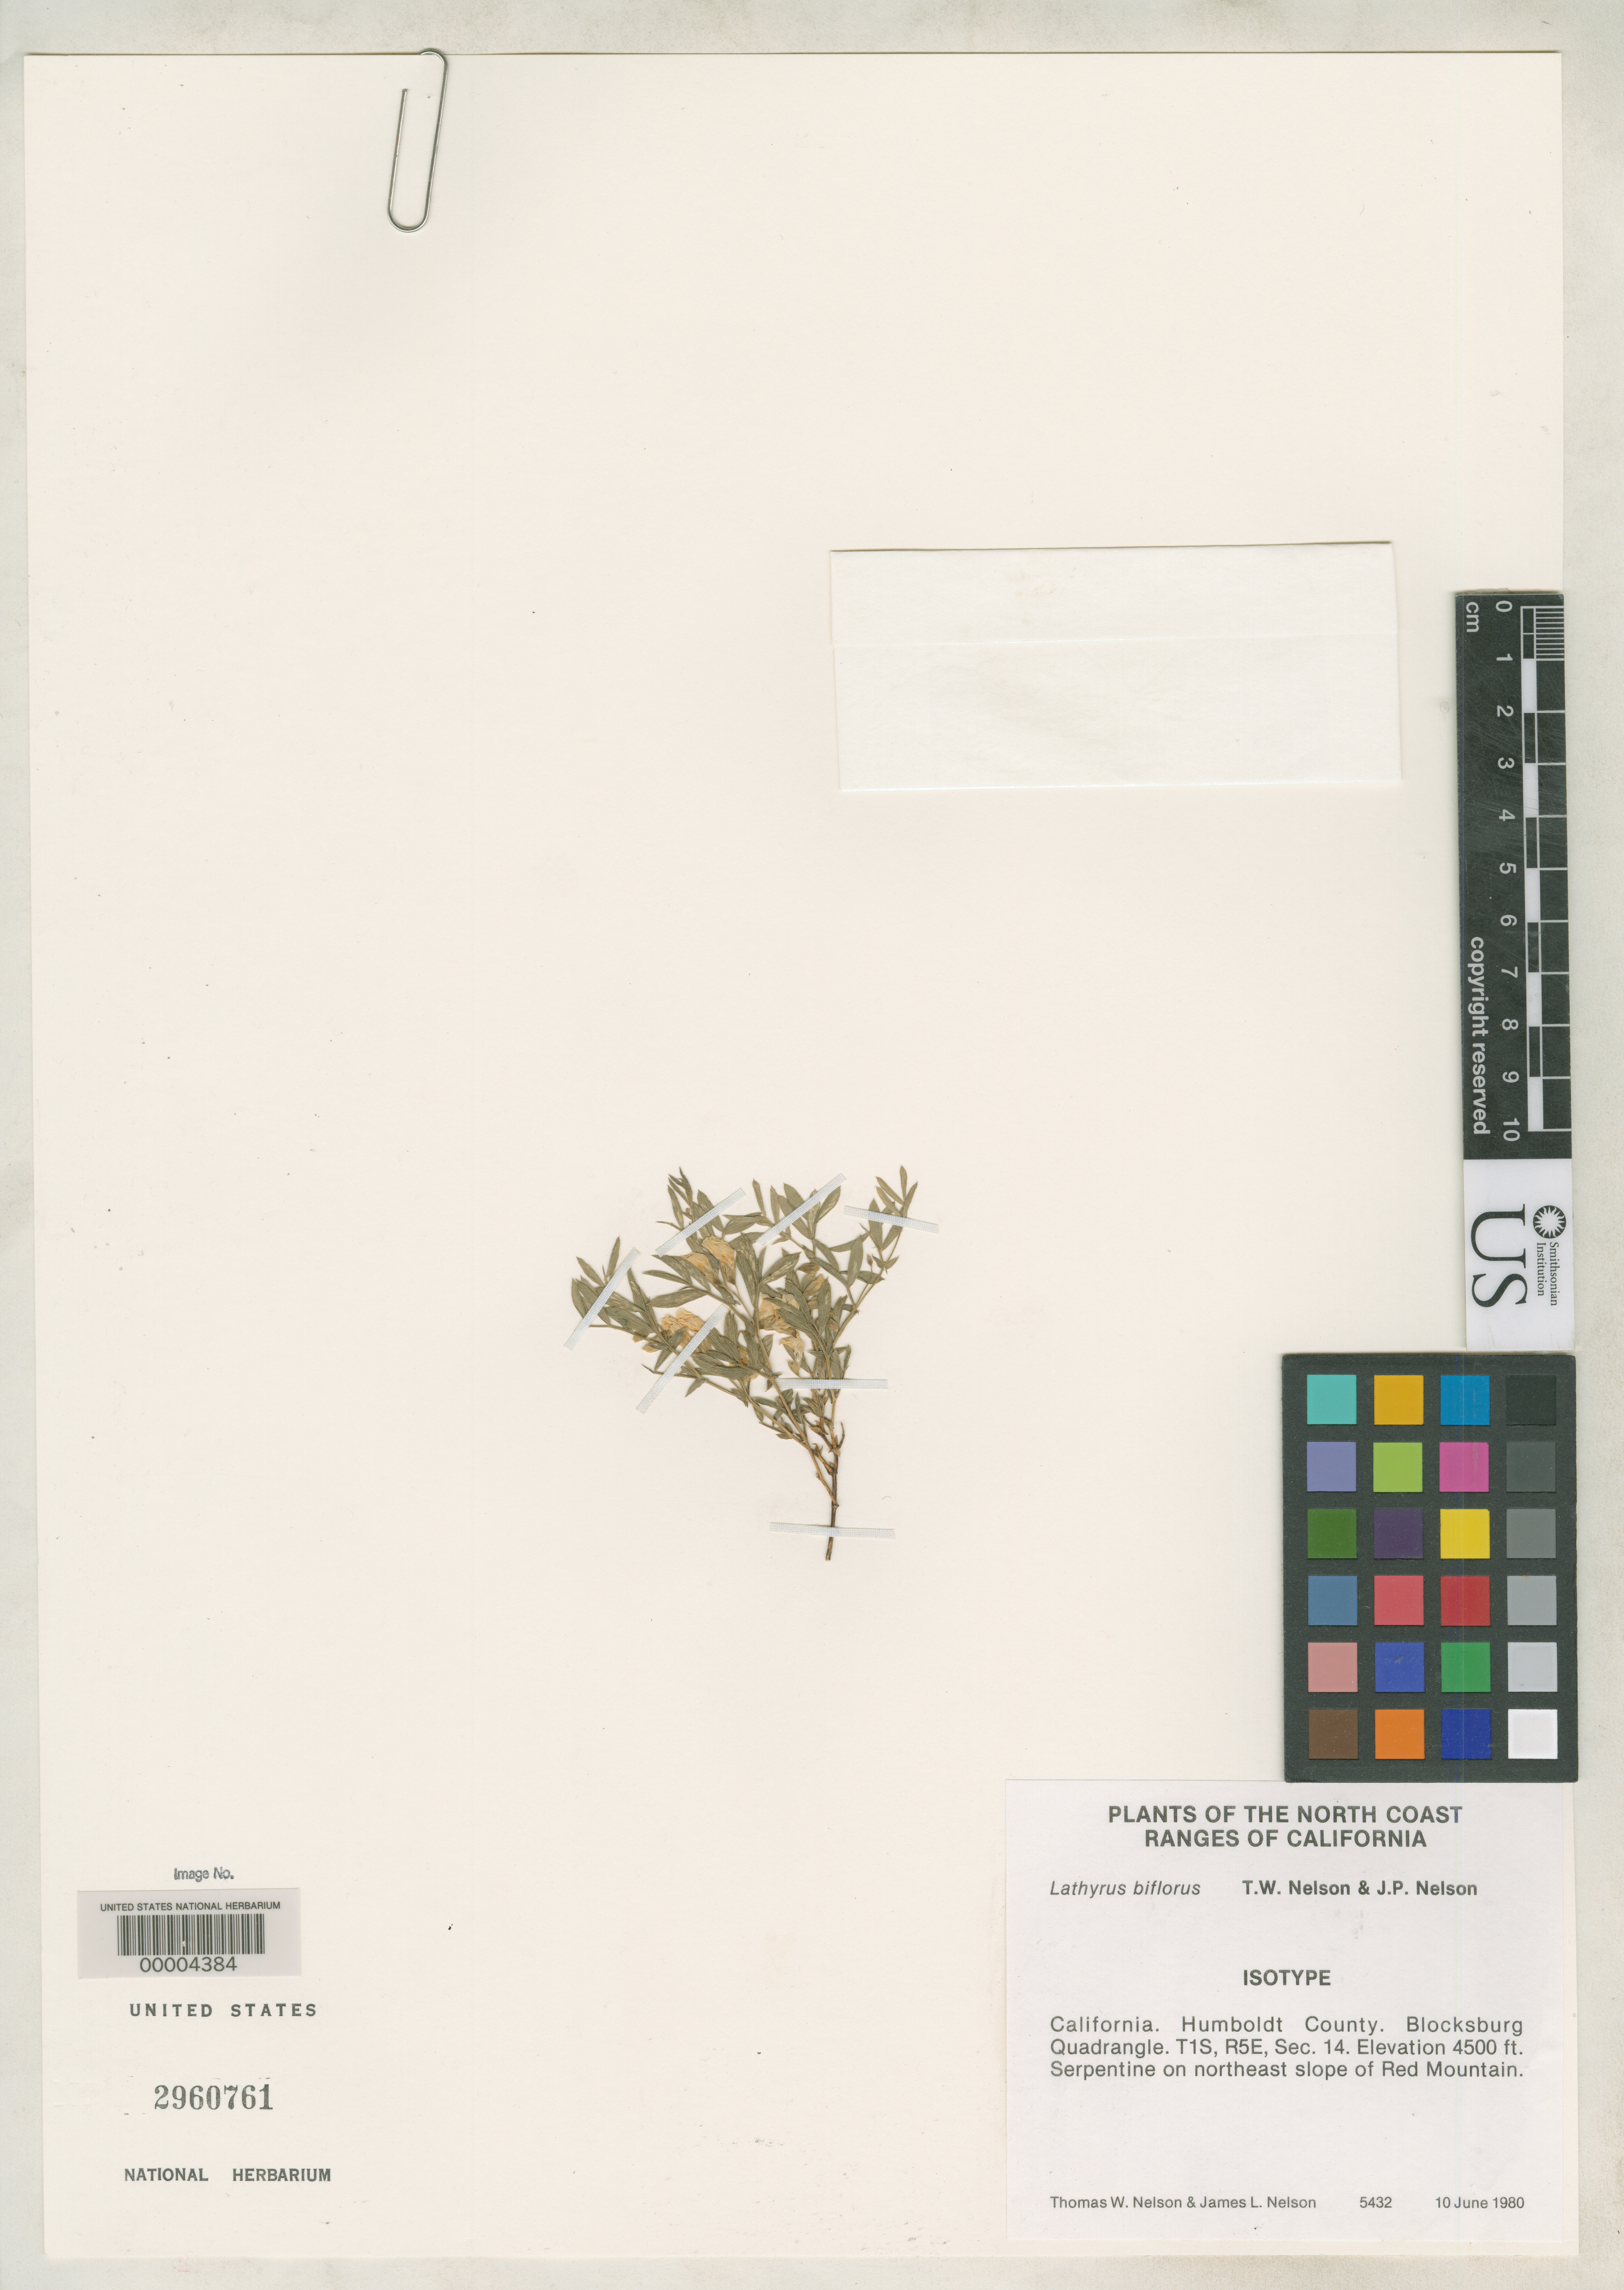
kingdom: Plantae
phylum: Tracheophyta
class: Magnoliopsida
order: Fabales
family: Fabaceae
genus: Lathyrus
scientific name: Lathyrus biflorus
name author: T.W. Nelson & J.P. Nelson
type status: Isotype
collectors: T. W. Nelson & J. P. Nelson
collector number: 5432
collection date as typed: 10 Jun 1980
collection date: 1980-06-10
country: United States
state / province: California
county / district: Humboldt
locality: Blocksburg Quadrangle, serpentine on NE slope of Red Mt.; alt. 4500 ft.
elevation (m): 1372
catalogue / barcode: US 2960761